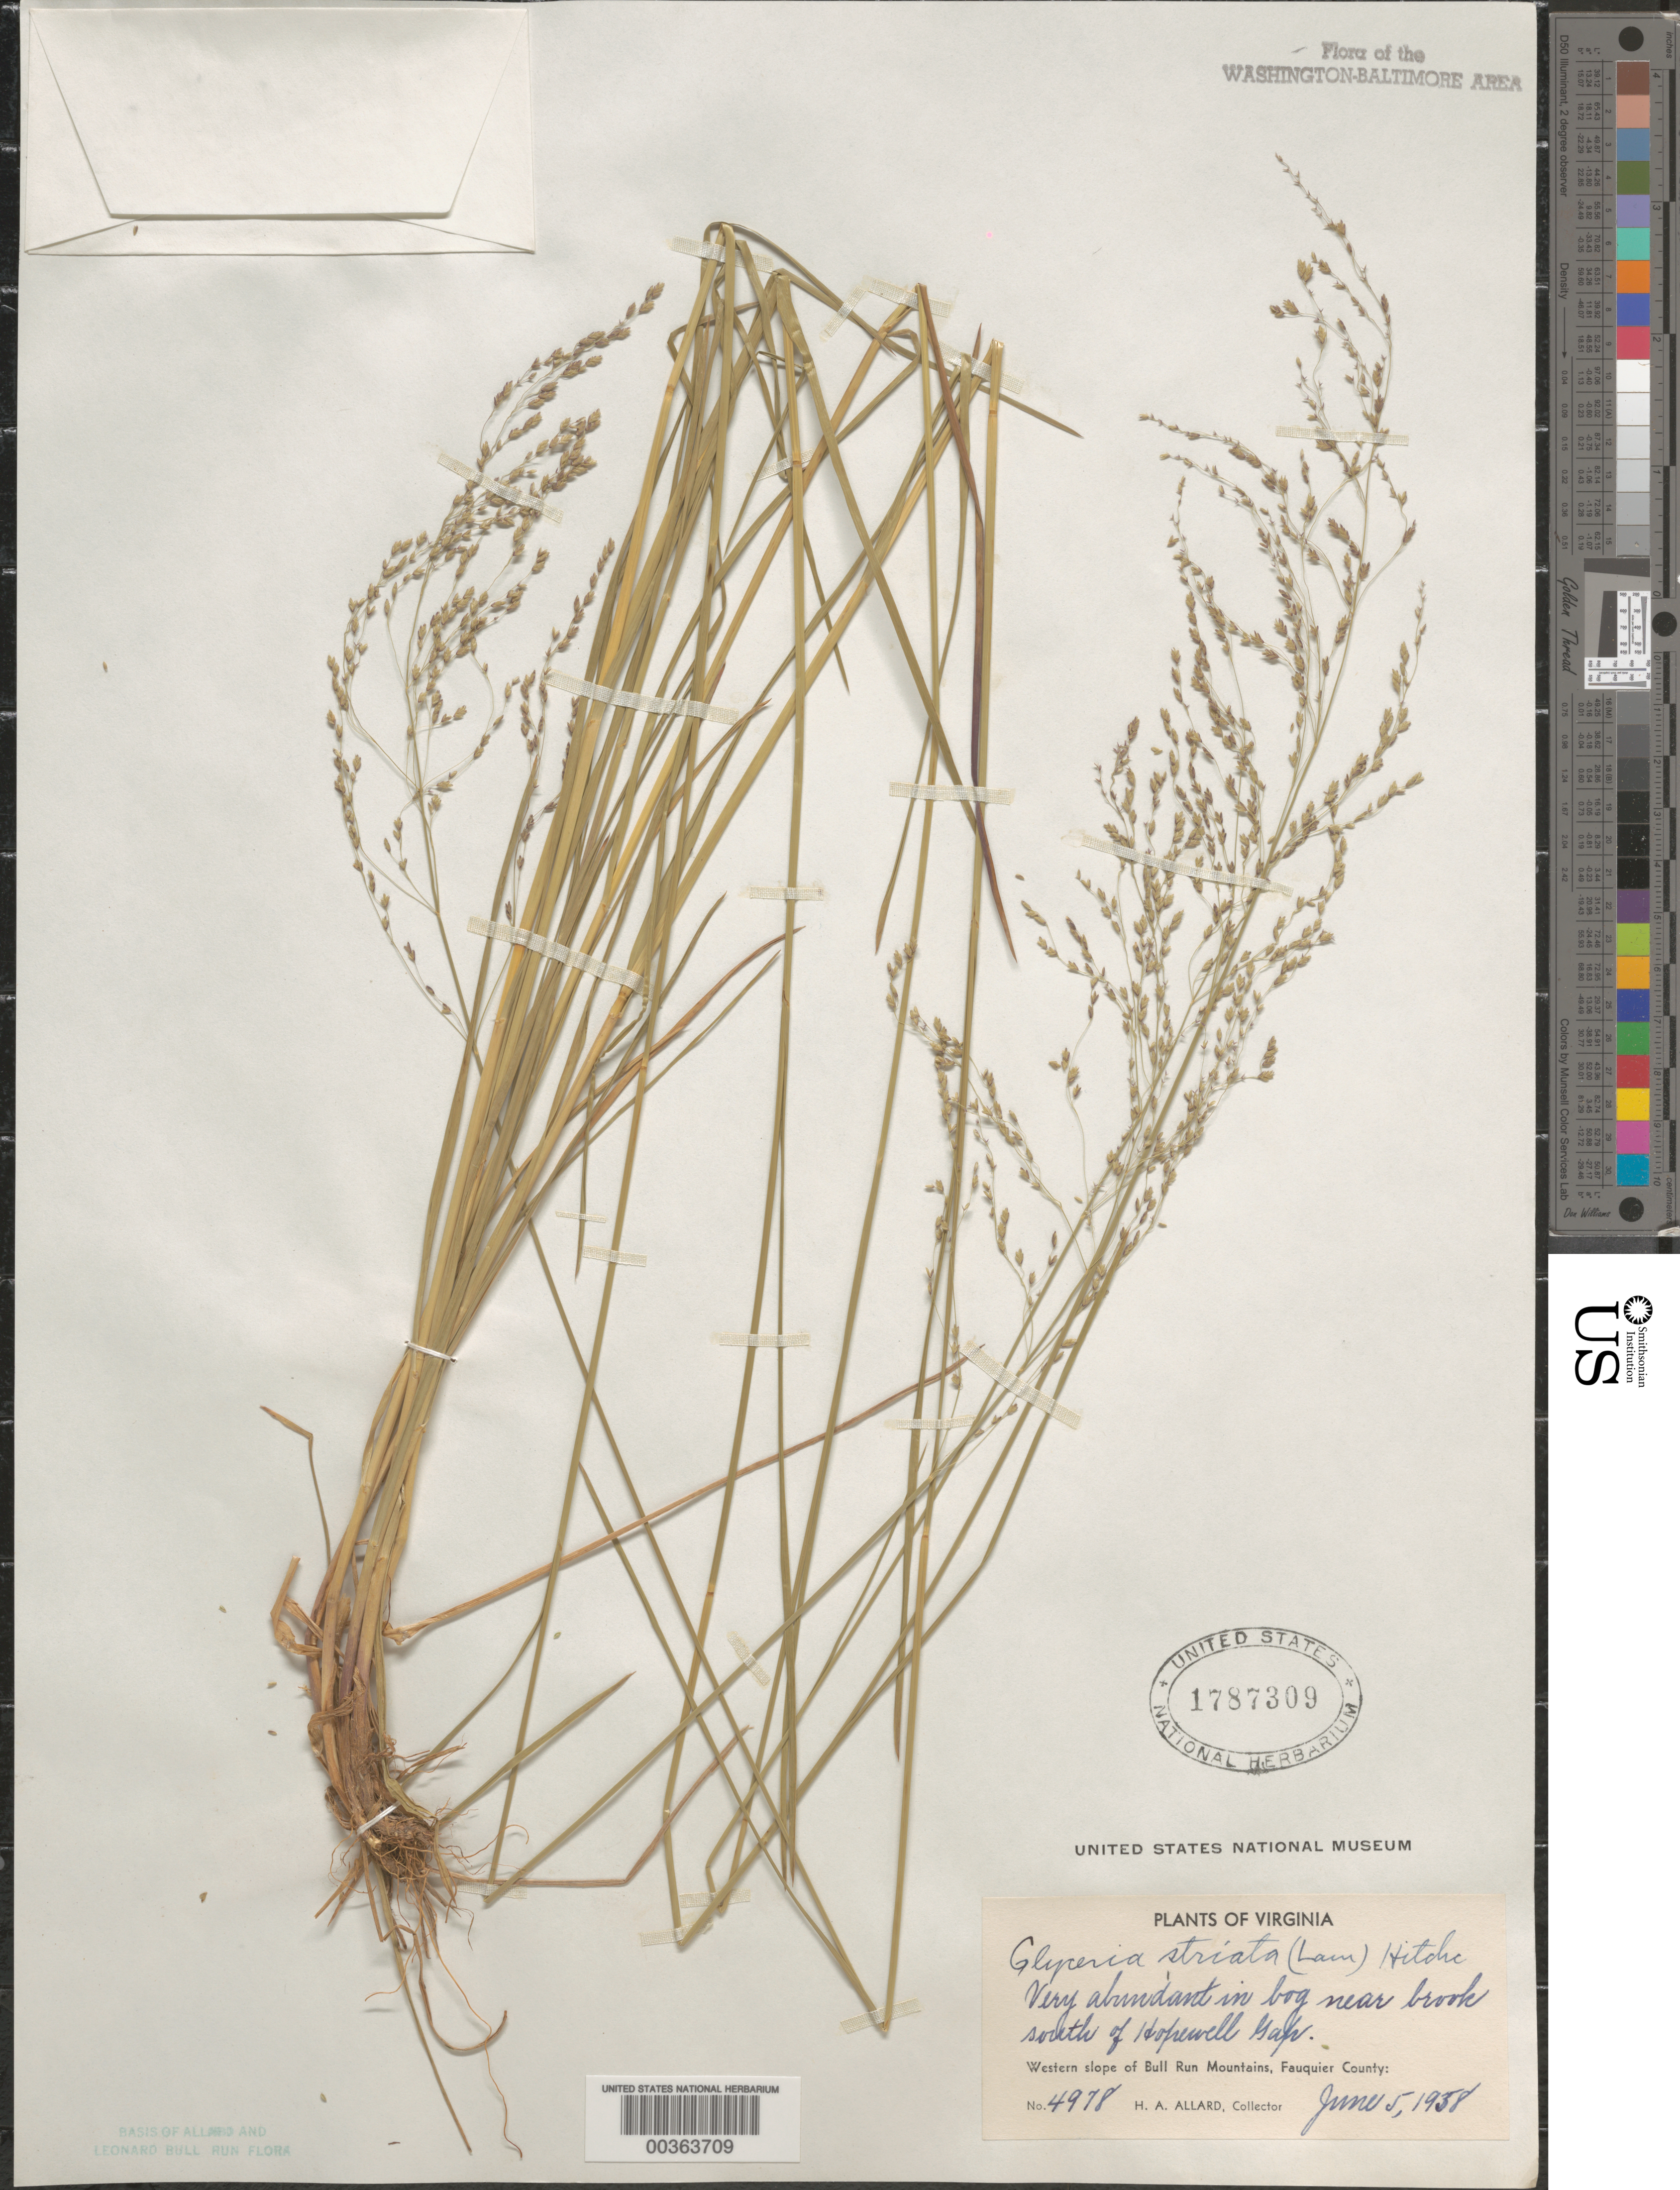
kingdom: Plantae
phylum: Tracheophyta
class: Liliopsida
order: Poales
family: Poaceae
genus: Glyceria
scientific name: Glyceria striata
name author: (Lam.) Hitchc.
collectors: H. A. Allard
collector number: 4978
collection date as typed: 05 Jun 1938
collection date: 1938-06-05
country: United States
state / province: Virginia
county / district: Fauquier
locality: South of Hopewell Gap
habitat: In bog near brook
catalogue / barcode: US 1787309